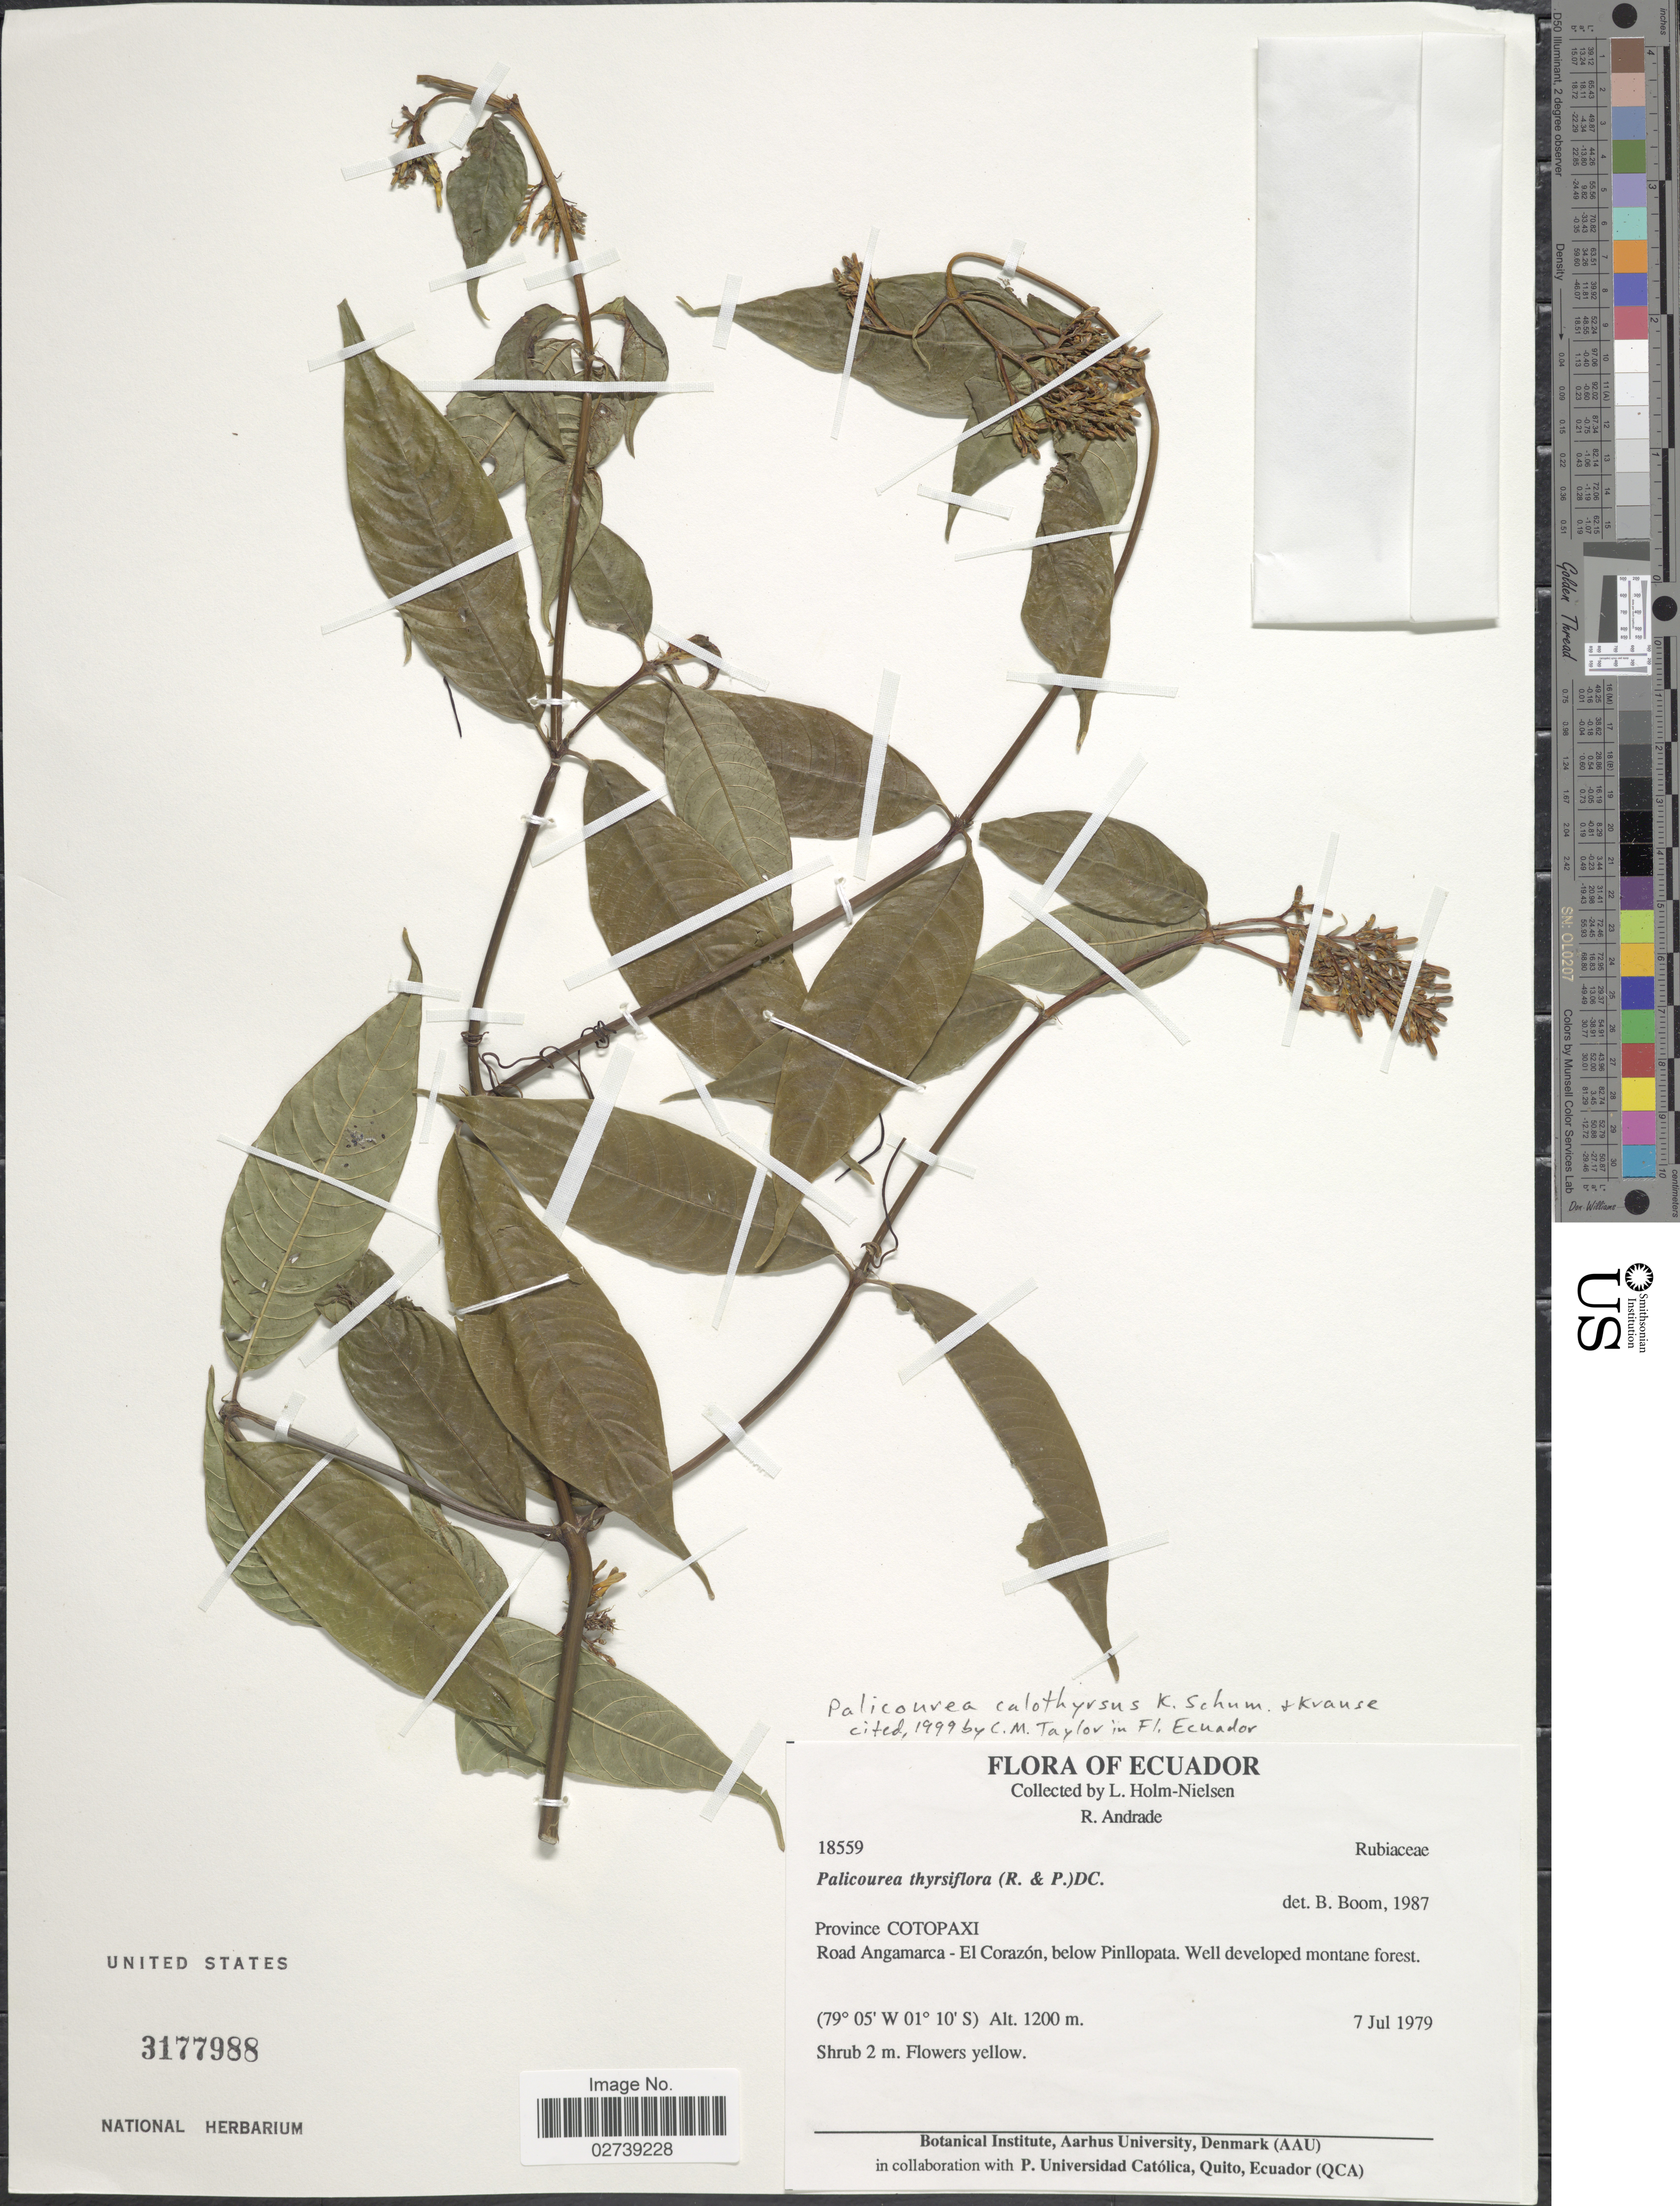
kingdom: Plantae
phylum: Tracheophyta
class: Magnoliopsida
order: Gentianales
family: Rubiaceae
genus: Palicourea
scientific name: Palicourea calothyrsus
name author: K. Schum. & K. Krause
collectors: L. Holm-Nielsen & R. Andrade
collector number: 18559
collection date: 1979-07-07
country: Ecuador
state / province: Cotopaxi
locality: Road Angamarca - El Corazon, below Pinllopata.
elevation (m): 1200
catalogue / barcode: US 3177988